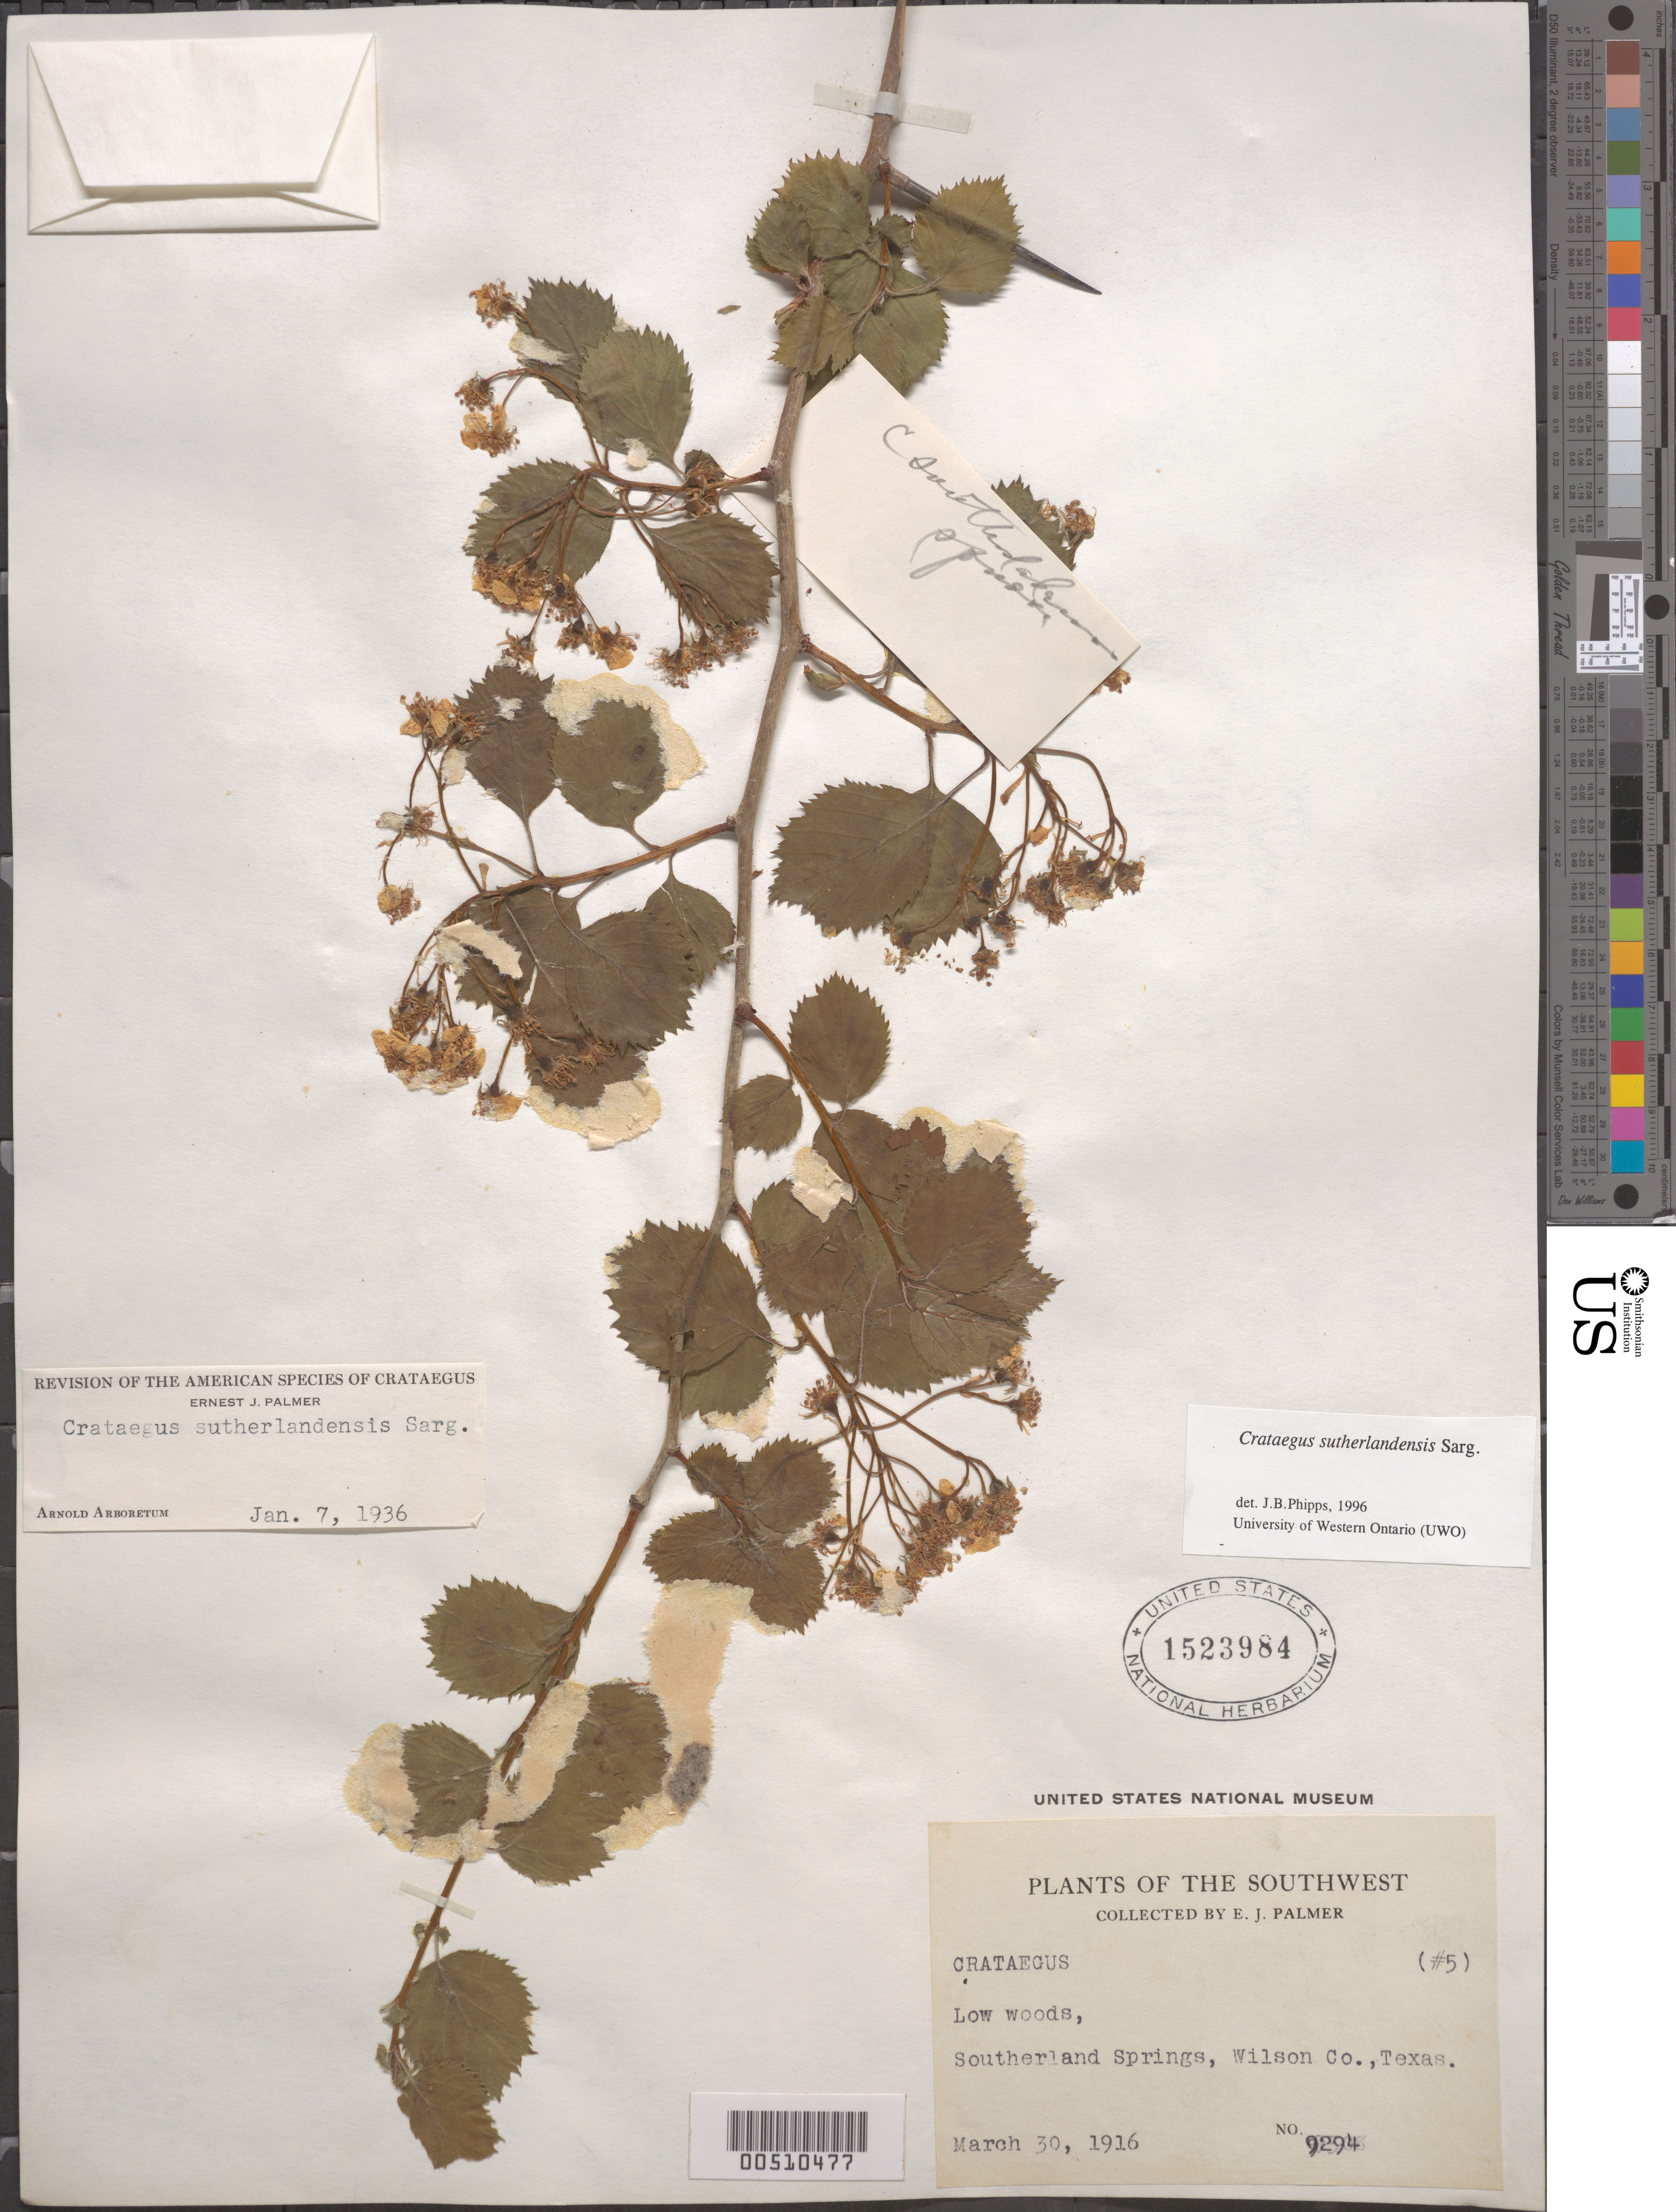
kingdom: Plantae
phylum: Tracheophyta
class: Magnoliopsida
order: Rosales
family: Rosaceae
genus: Crataegus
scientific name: Crataegus viridis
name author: L.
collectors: E. J. Palmer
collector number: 9294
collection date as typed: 30 Mar 1916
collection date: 1916-03-30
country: United States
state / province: Texas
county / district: Wilson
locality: Southerland Springs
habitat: Low woods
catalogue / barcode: US 1523984